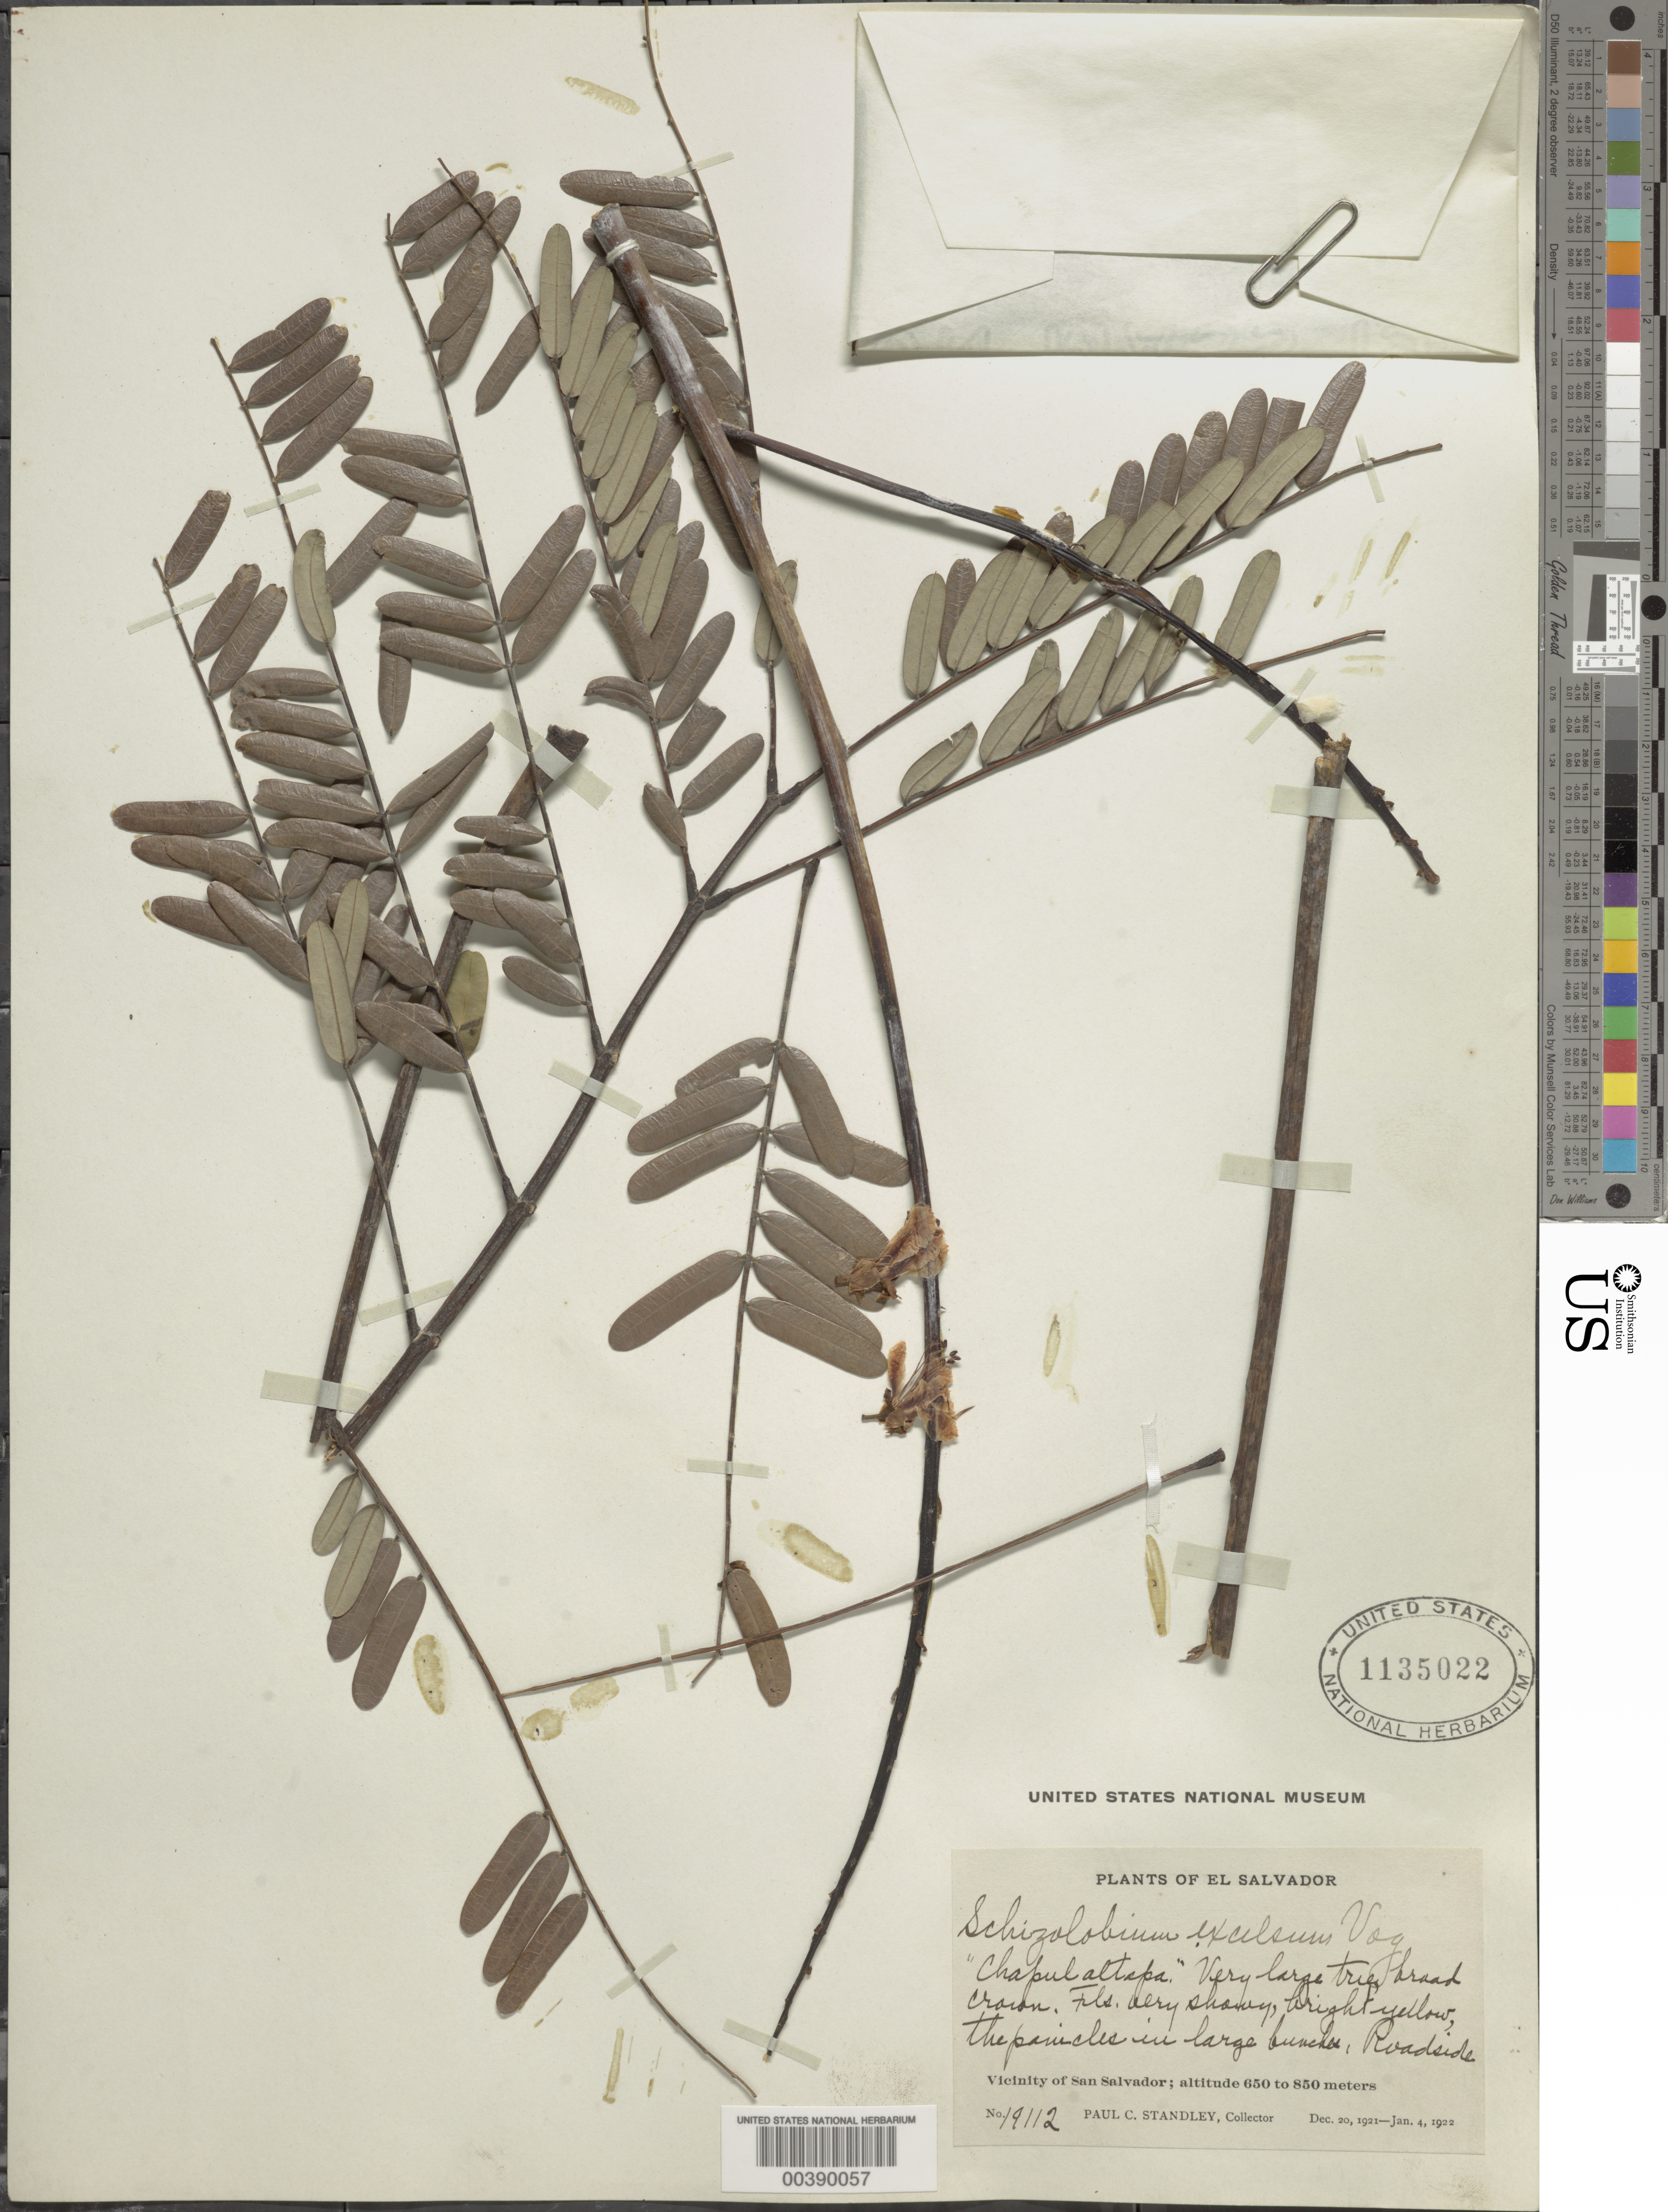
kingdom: Plantae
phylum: Tracheophyta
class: Magnoliopsida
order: Fabales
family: Fabaceae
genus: Schizolobium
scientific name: Schizolobium parahyba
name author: (Vell.) S.F. Blake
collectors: P. C. Standley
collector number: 19112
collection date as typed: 20 Dec 1921 to 04 Jan 1922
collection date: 1921-12-20/1922-01-04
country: El Salvador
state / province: San Salvador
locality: Vicinity of san salvador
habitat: Roadside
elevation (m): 650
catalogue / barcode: US 1135022